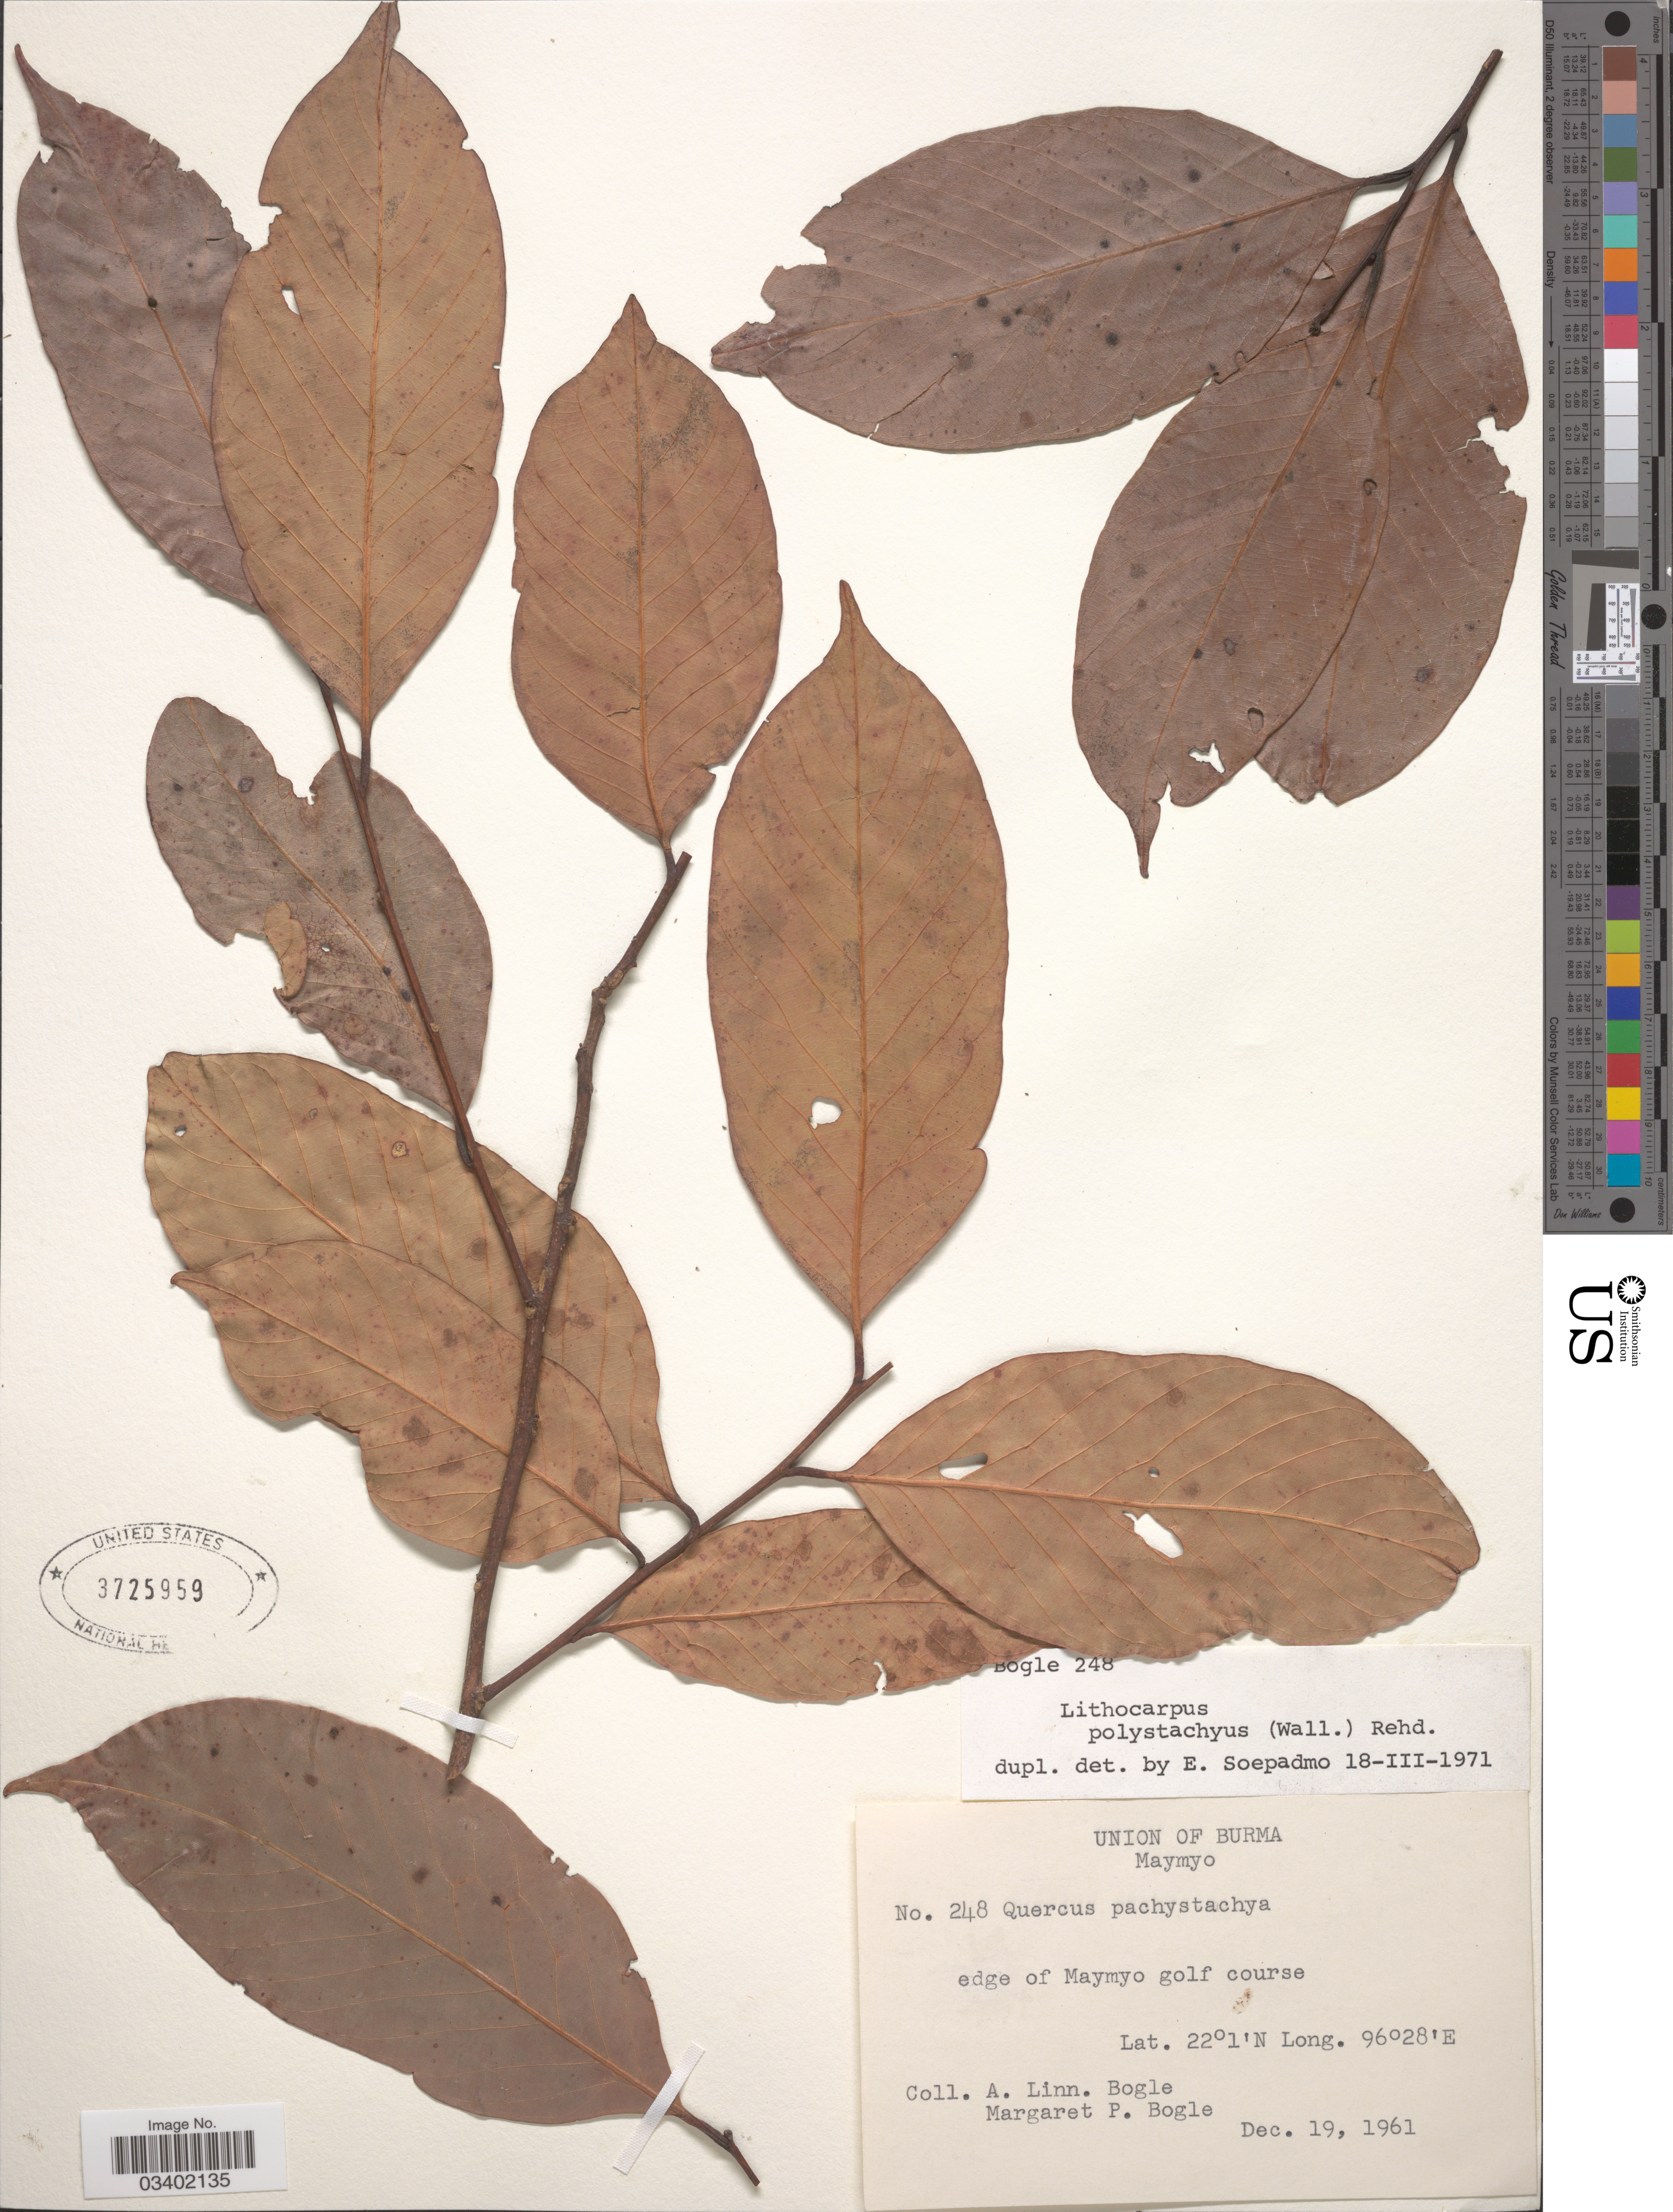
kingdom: Plantae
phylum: Tracheophyta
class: Magnoliopsida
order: Fagales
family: Fagaceae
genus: Lithocarpus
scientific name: Lithocarpus polystachyus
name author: (Wall. ex A. DC.) Rehder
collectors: Bogle, A.L. & M. Bogle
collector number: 248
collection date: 1961-12-19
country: Myanmar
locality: Union of Burma. Maymyo. Edge of Maymyo golf course.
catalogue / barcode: US 3725959